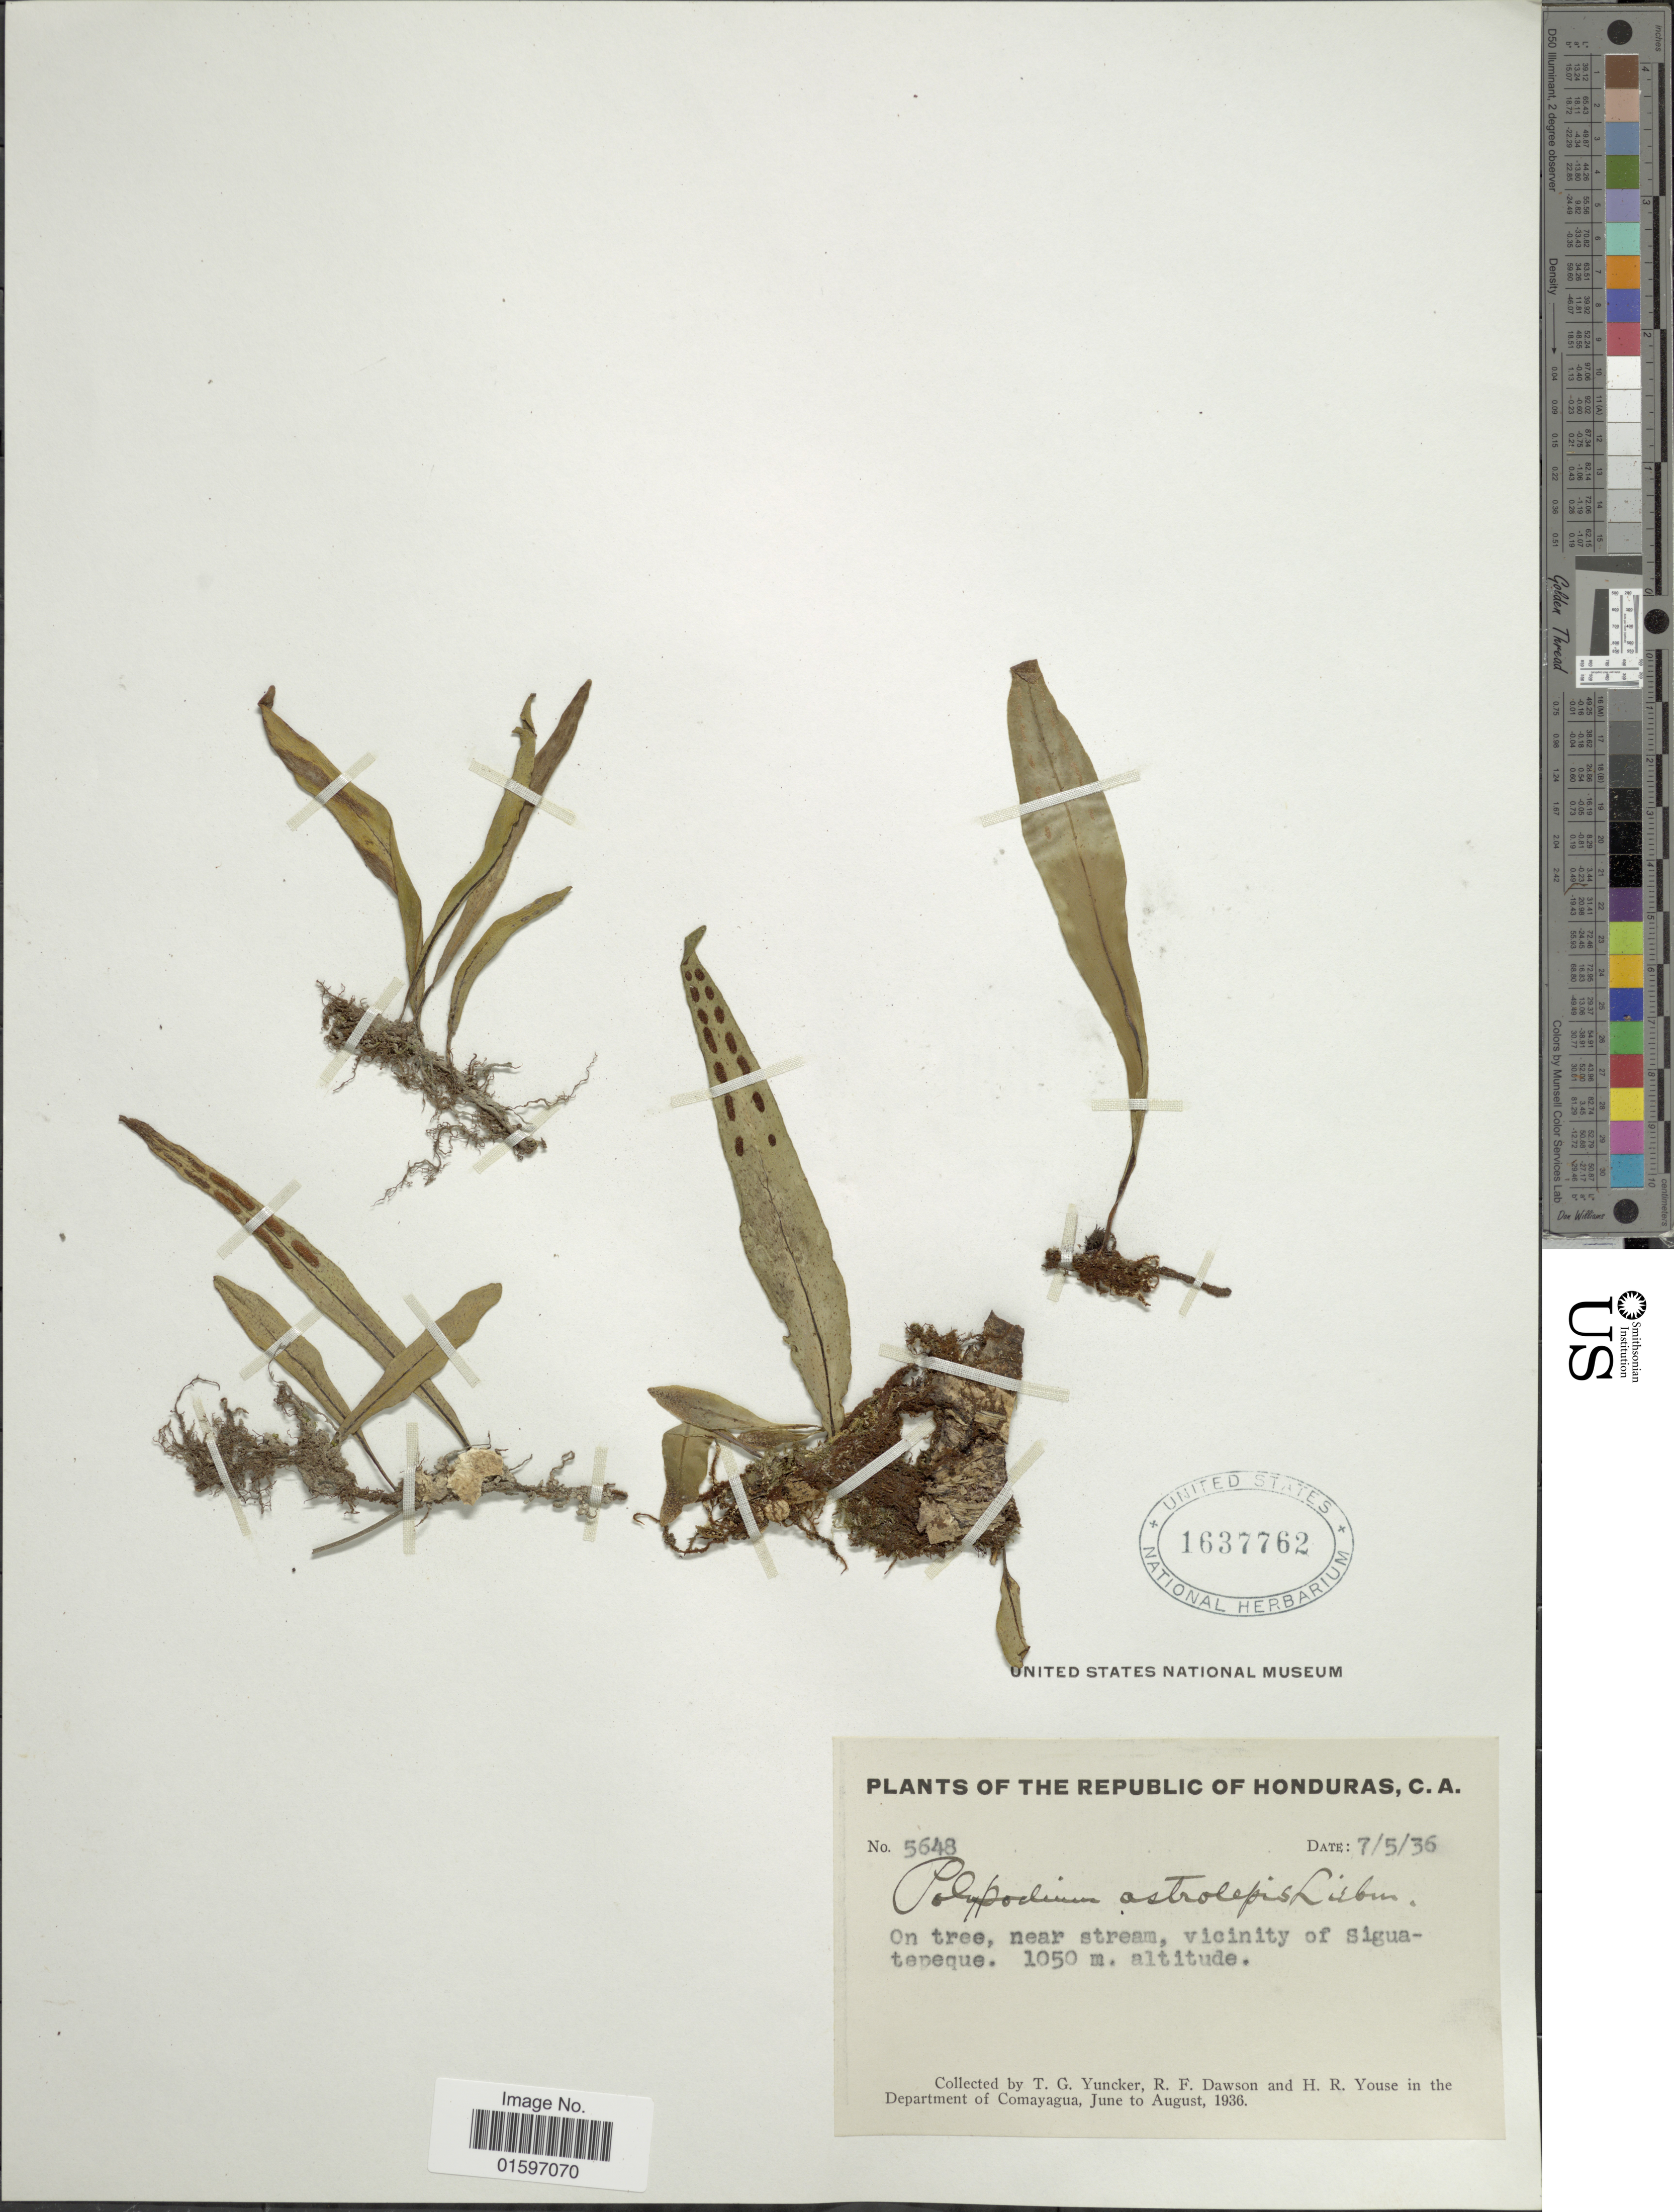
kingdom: Plantae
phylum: Tracheophyta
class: Polypodiopsida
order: Polypodiales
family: Polypodiaceae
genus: Pleopeltis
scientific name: Pleopeltis astrolepis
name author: (Liebm.) E. Fourn.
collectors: T. G. Yuncker, R. F. Dawson & H. Youse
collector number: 5648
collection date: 1936-05-07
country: Honduras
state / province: Comayagua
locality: Republic of Honduras, C. A., on tree, near stream, vicinity of Siguatepeque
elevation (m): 1050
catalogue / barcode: US 1637762